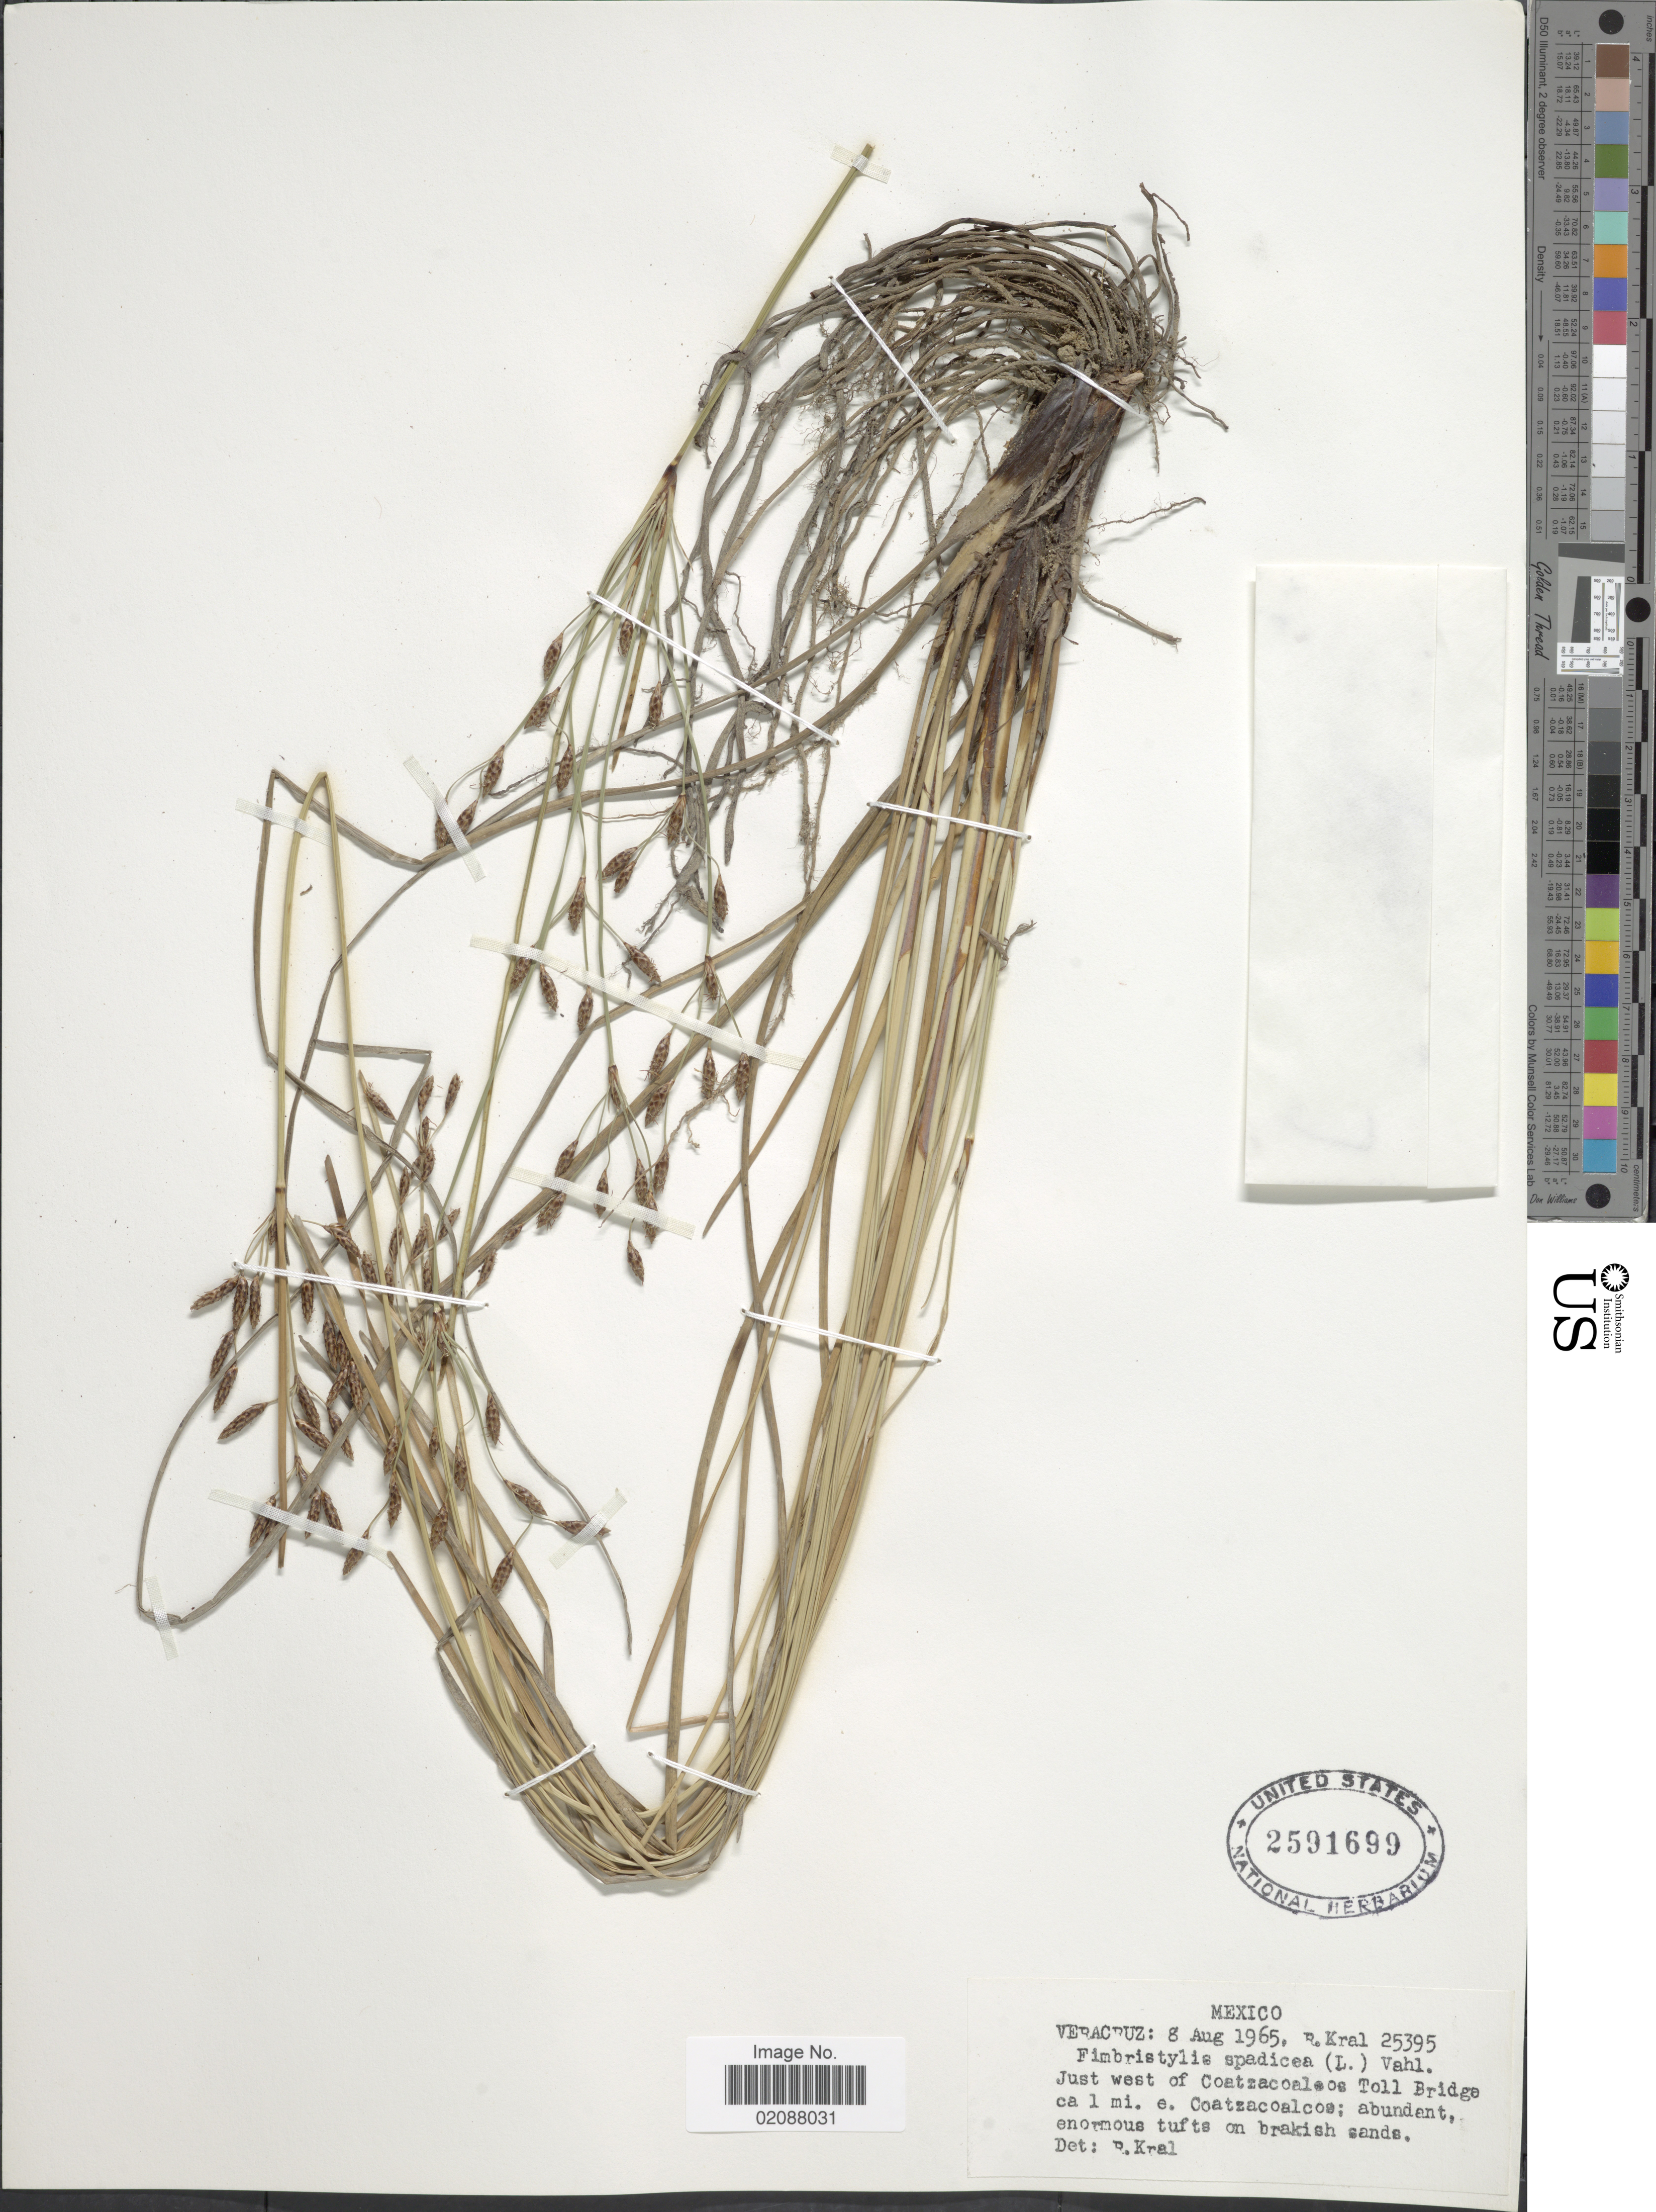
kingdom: Plantae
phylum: Tracheophyta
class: Liliopsida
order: Poales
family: Cyperaceae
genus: Fimbristylis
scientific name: Fimbristylis spadicea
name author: (L.) Vahl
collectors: R. Kral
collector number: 25395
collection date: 1965-08-08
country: Mexico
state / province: Veracruz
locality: Veracruz, just west of coatzaoalcos Toll Bridge, ca. 1 mi. e. Coatzacoalcos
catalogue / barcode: US 2591699